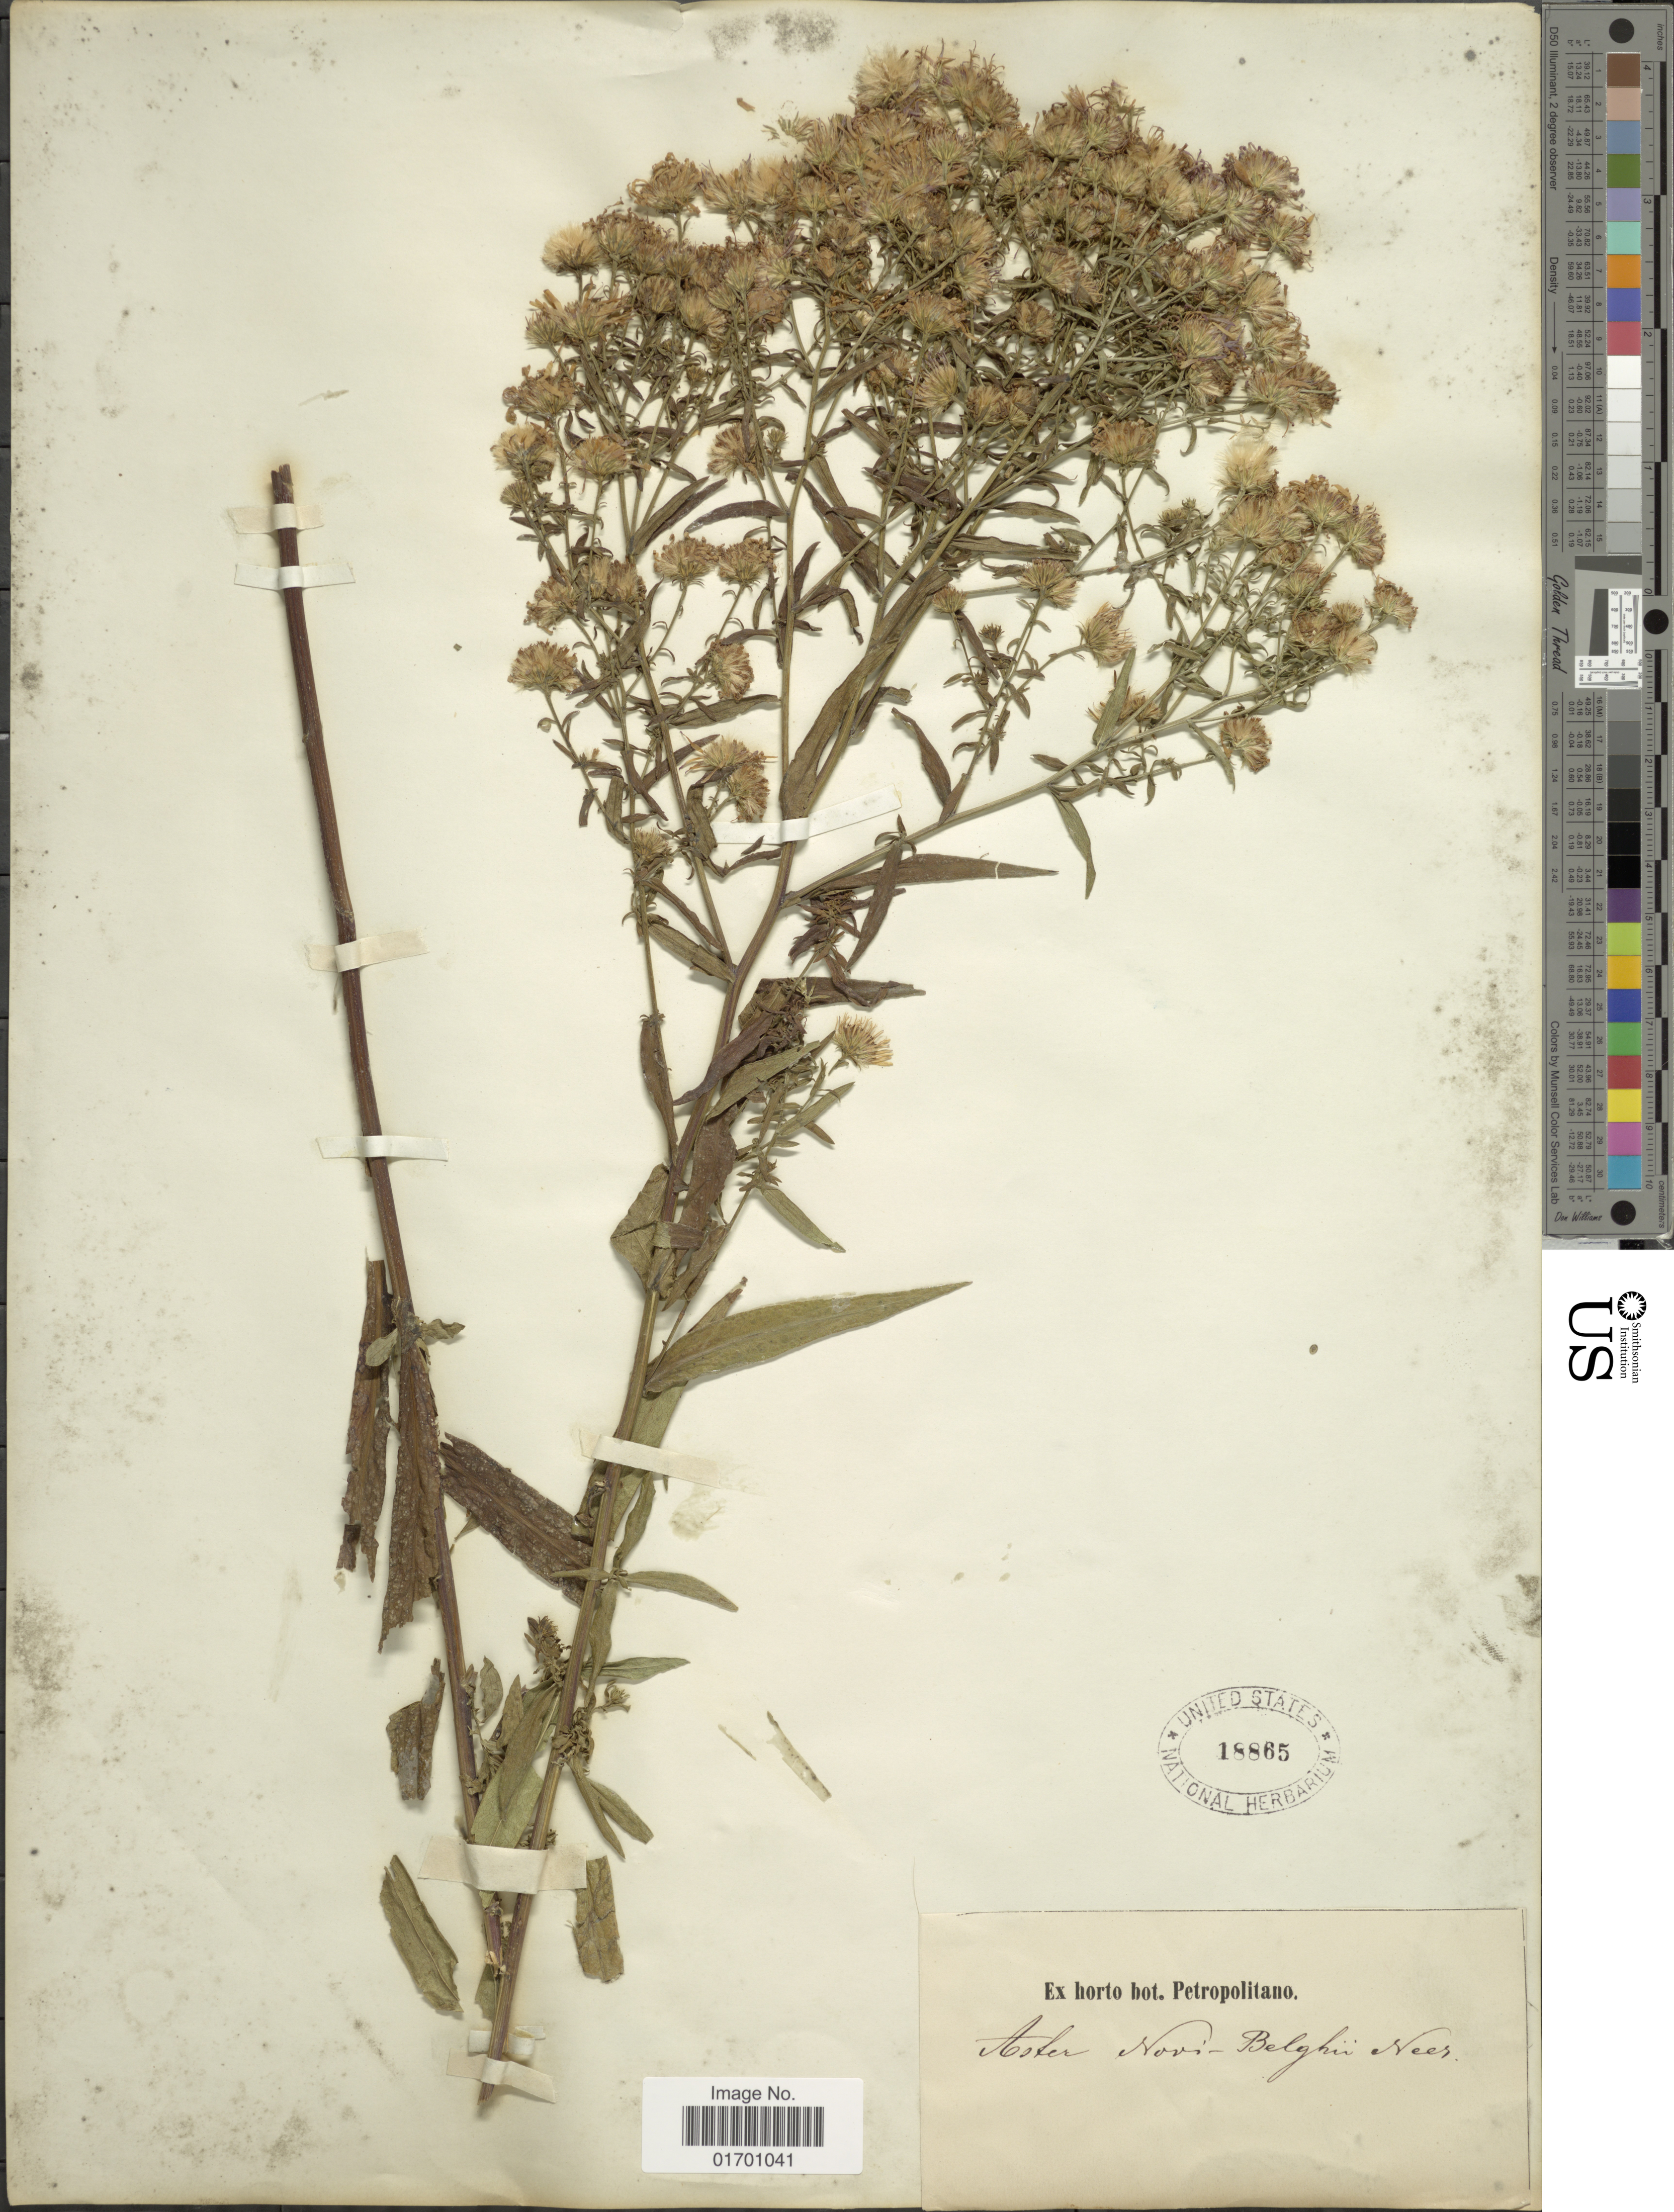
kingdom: Plantae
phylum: Tracheophyta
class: Magnoliopsida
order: Asterales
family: Asteraceae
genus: Symphyotrichum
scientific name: Symphyotrichum novi-belgii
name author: (L.) G.L. Nesom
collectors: ex Horto Bot. Petropolitano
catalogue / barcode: US 18865